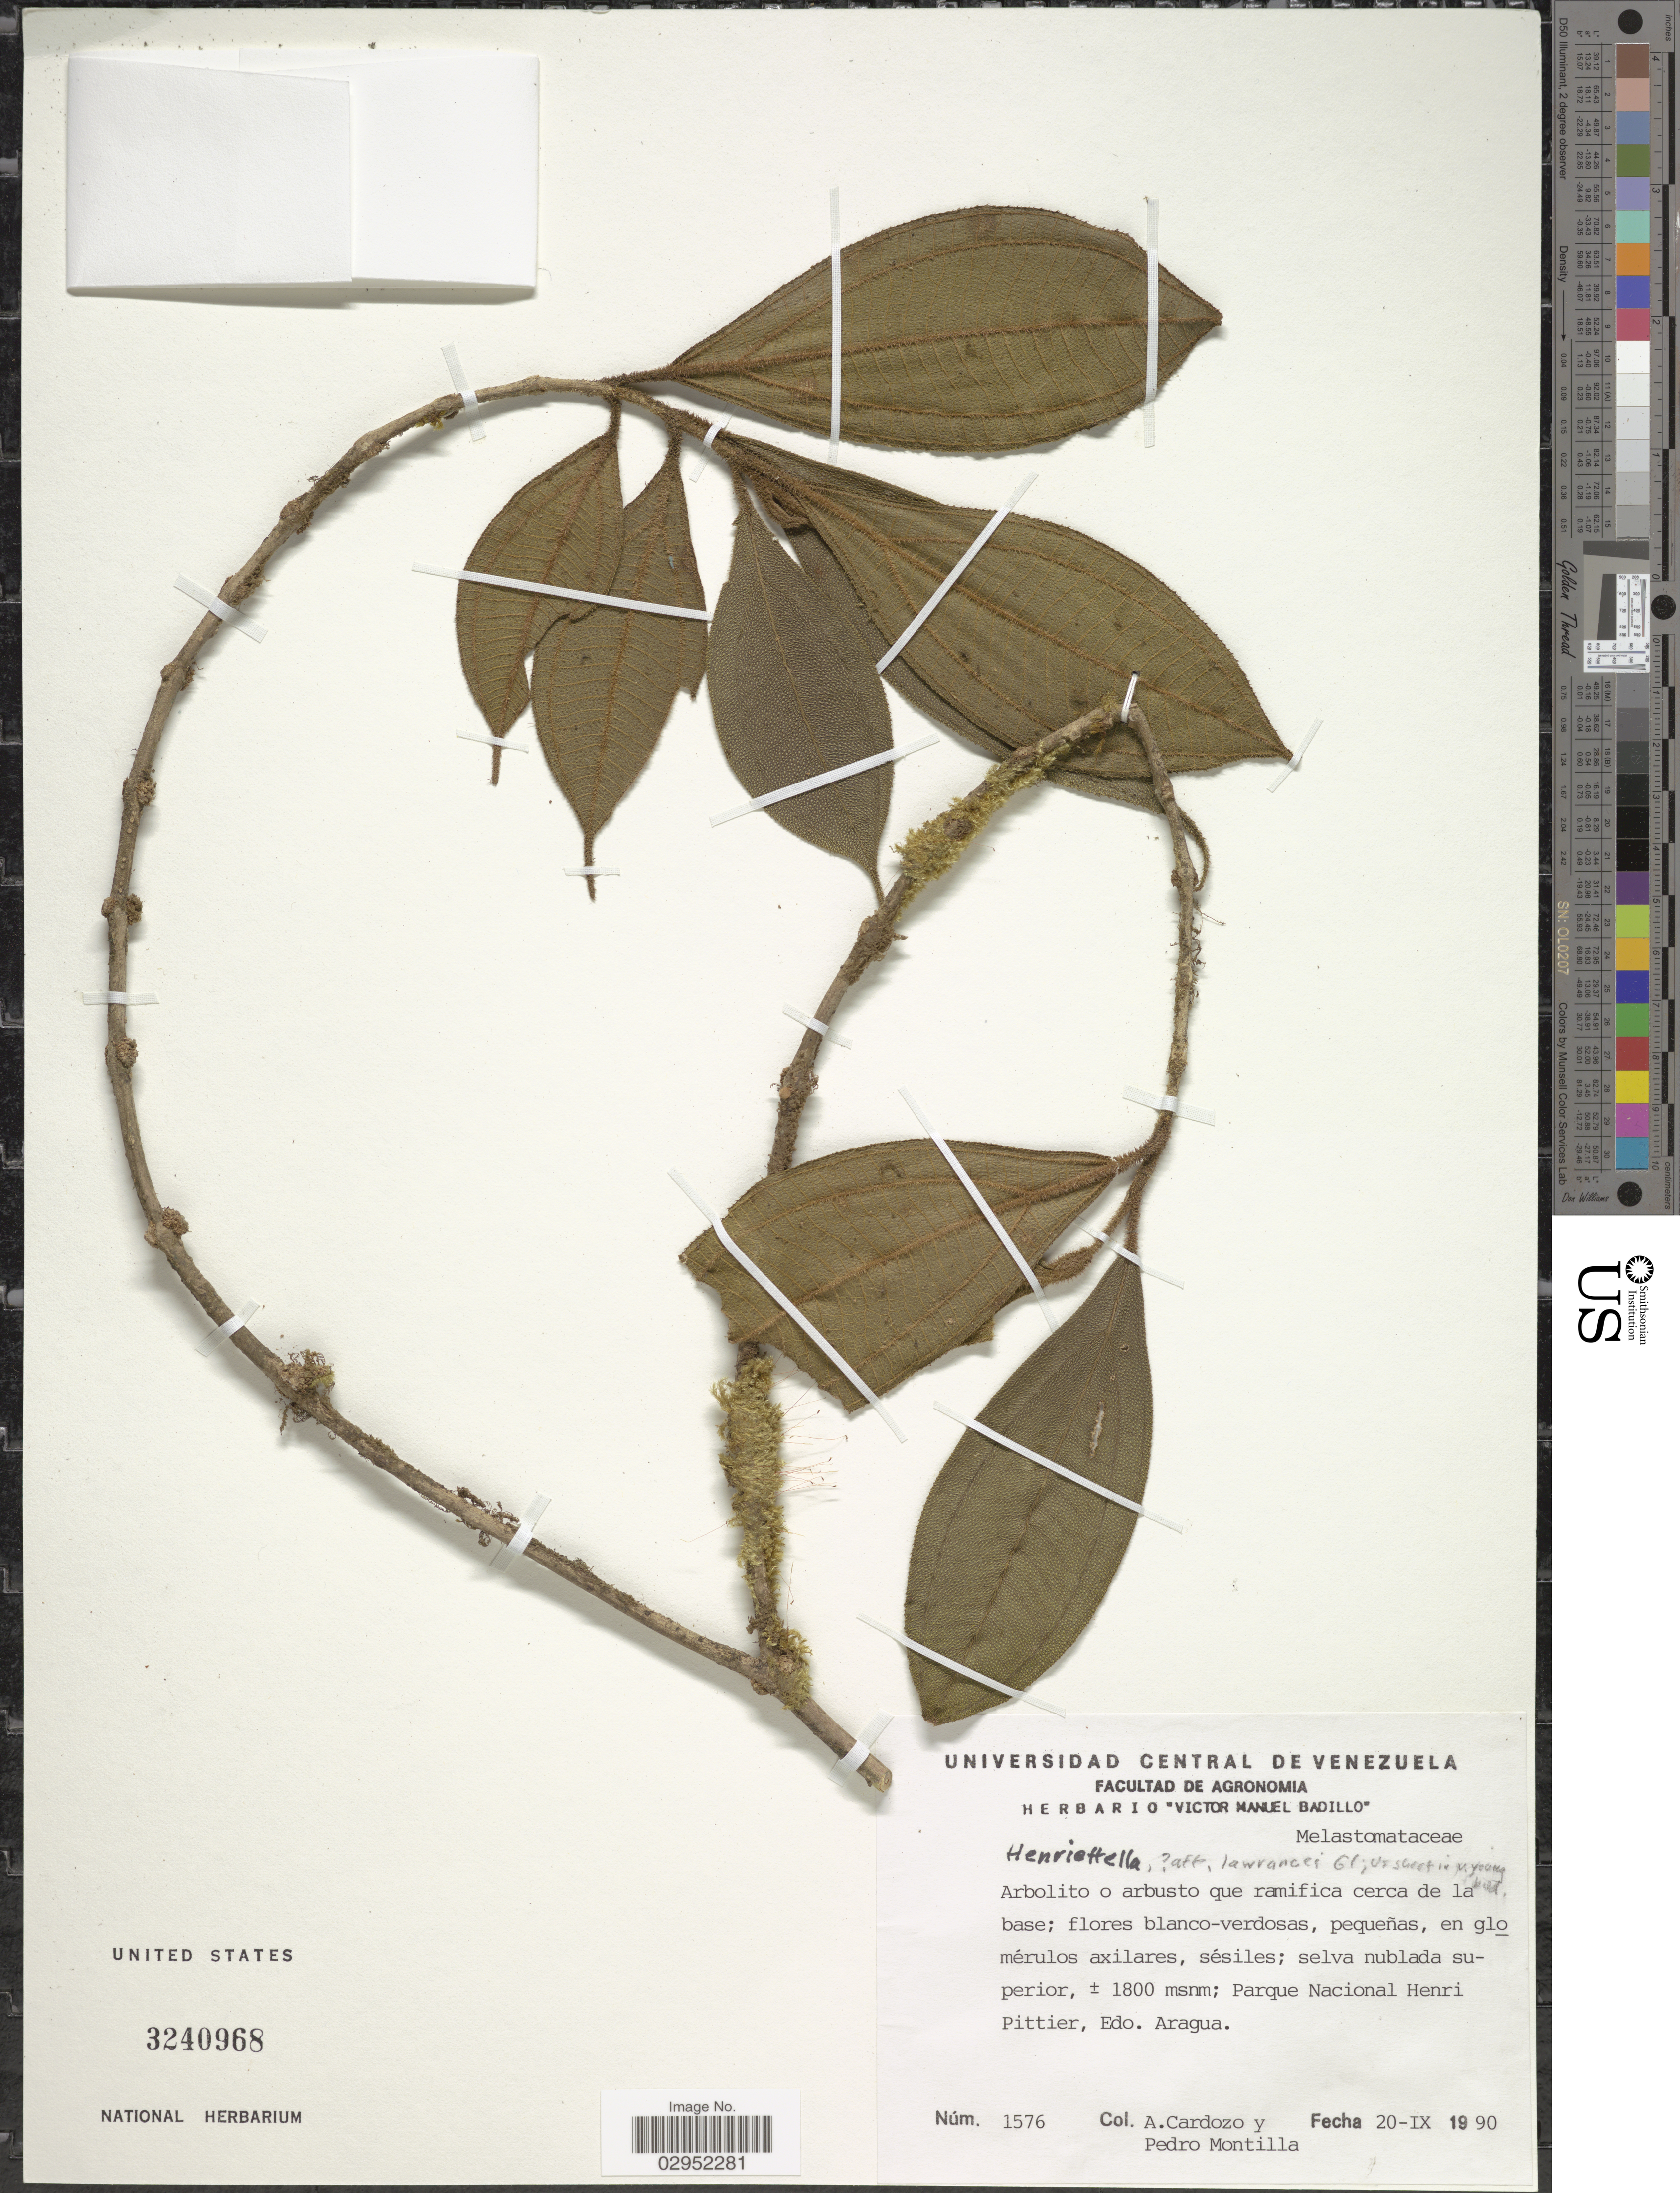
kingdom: Plantae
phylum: Tracheophyta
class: Magnoliopsida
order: Myrtales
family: Melastomataceae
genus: Henriettea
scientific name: Henriettea lawrancei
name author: (Gleason) Penneys et al.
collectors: A. Cardozo & P. Montilla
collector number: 1576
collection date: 1990-09-20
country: Venezuela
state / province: Aragua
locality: Parque Nacional Henri Pittier.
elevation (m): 1800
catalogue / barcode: US 3240968